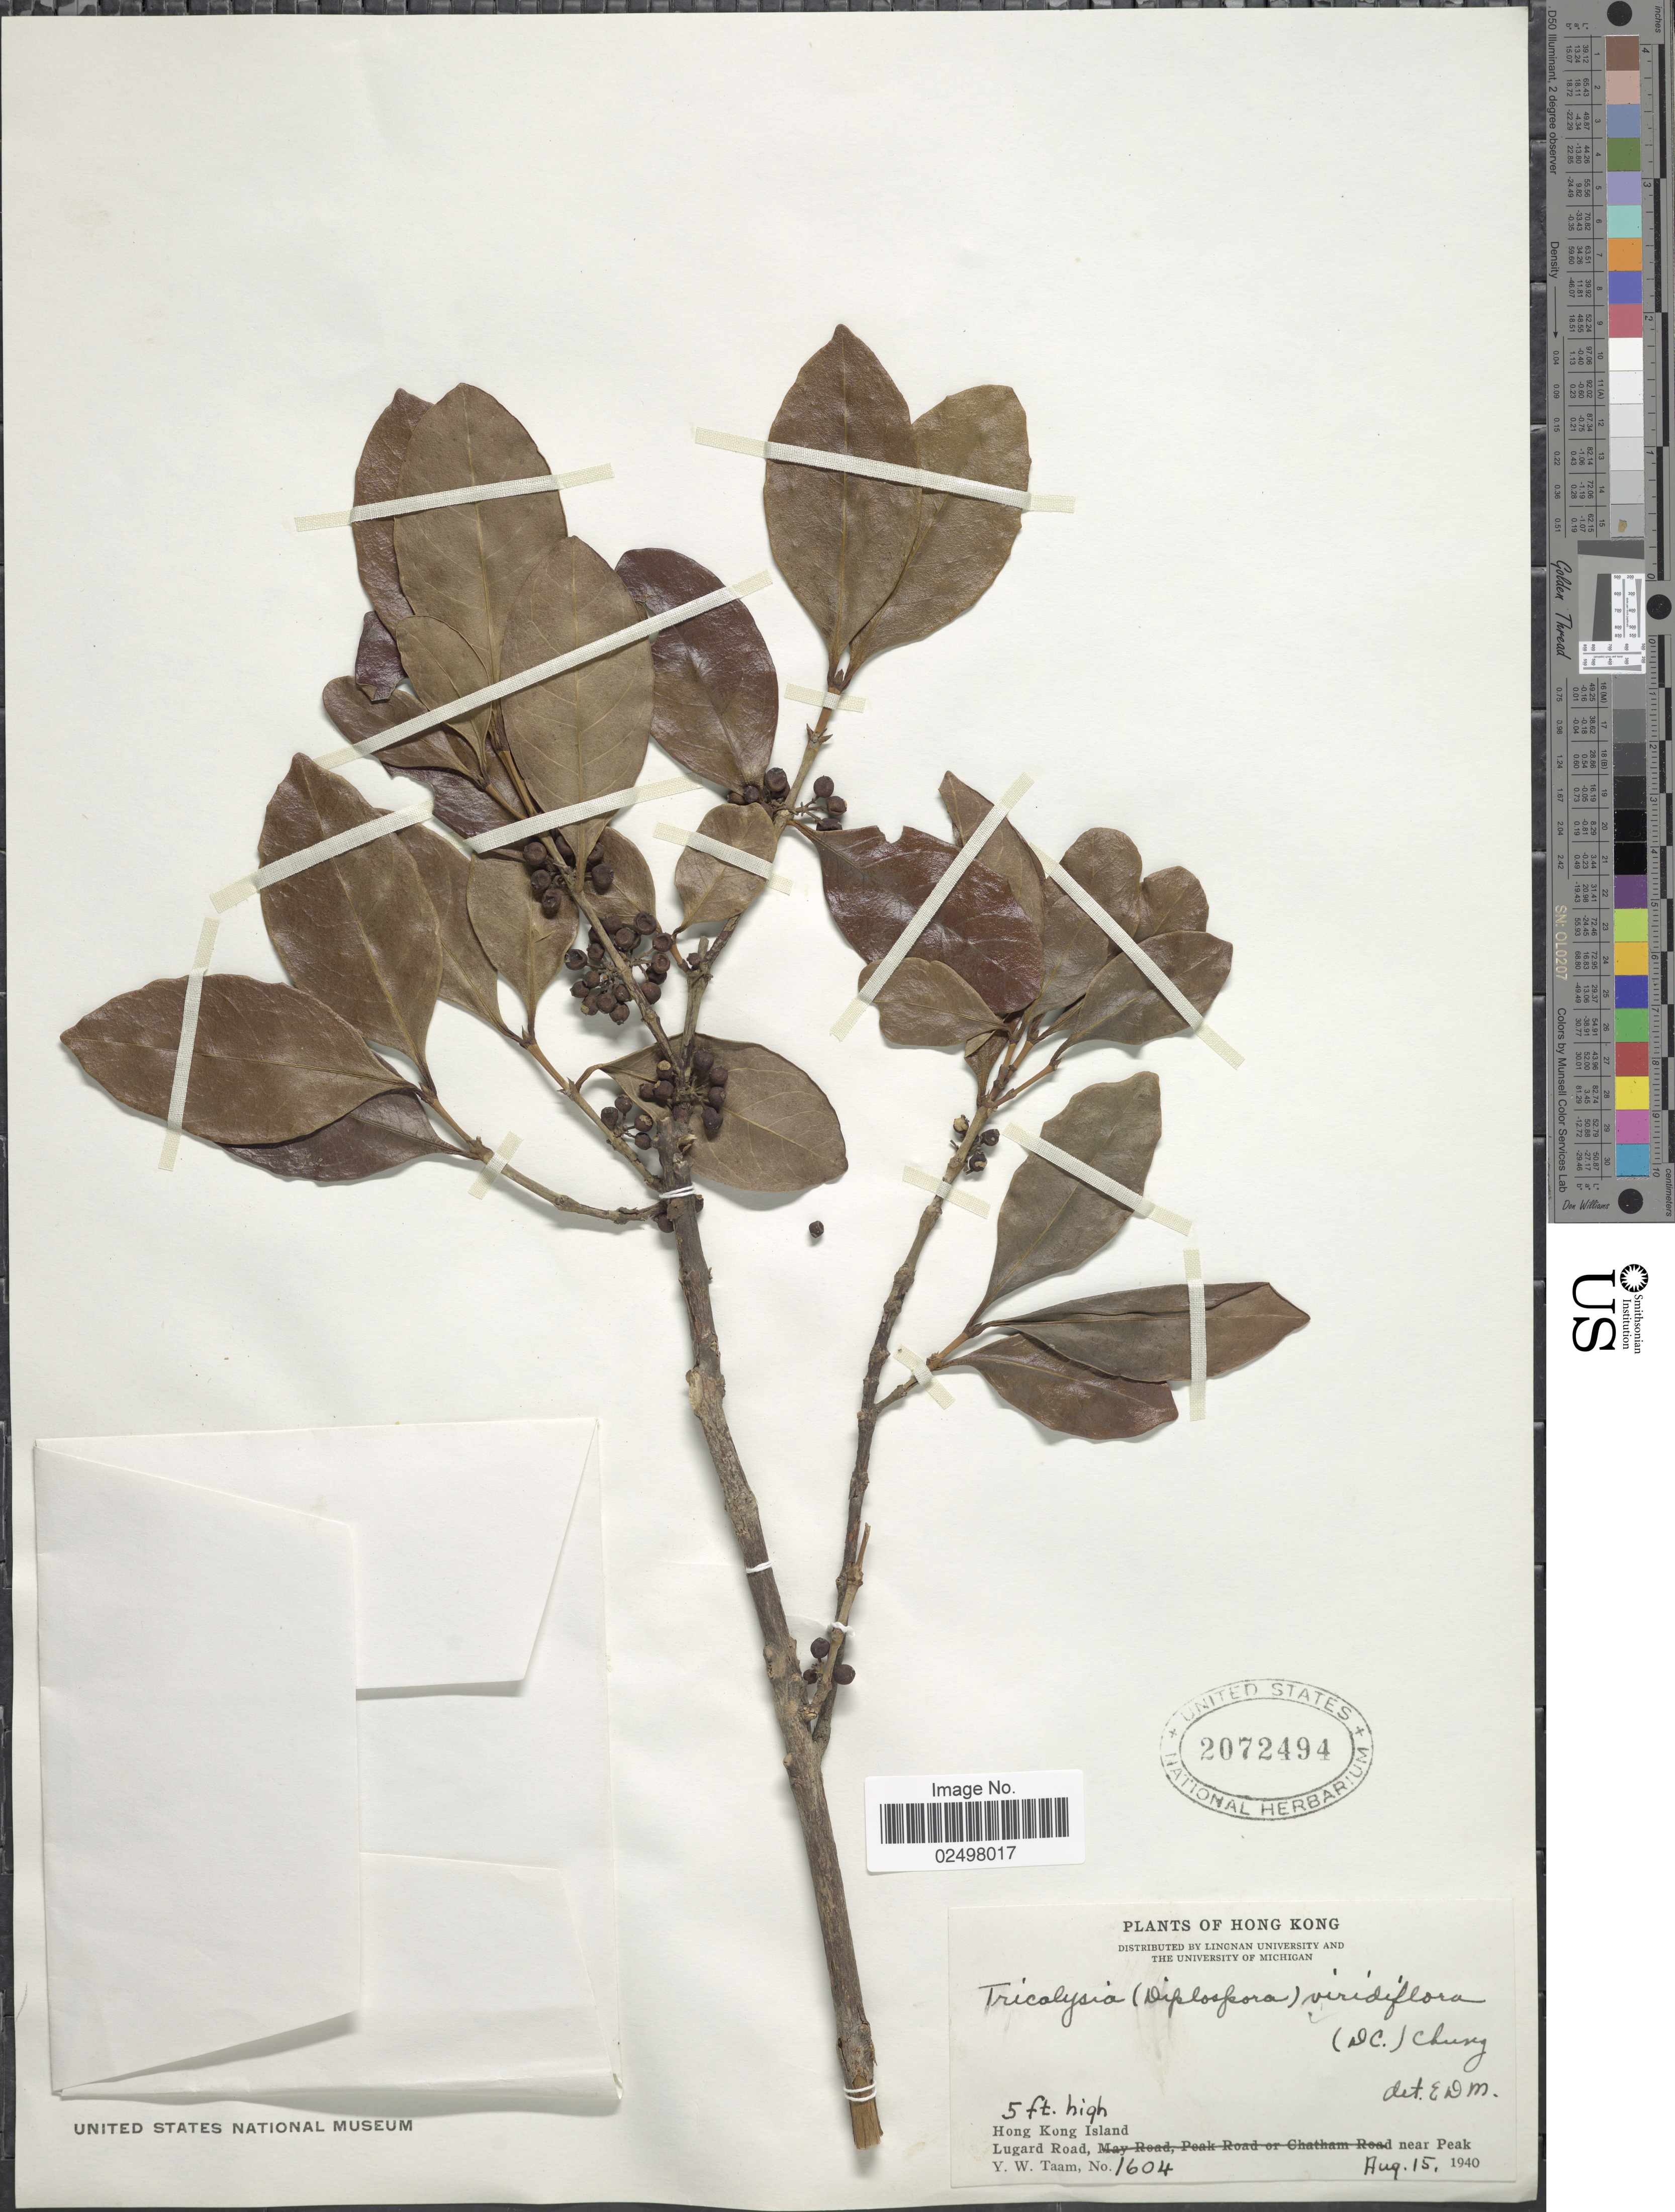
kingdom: Plantae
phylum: Tracheophyta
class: Magnoliopsida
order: Gentianales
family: Rubiaceae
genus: Tricalysia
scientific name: Tricalysia dubia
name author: (Lindl.) Ohwi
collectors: Y. W. Taam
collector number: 1604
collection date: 1940-08-15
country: China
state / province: Hong Kong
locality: Hong Kong Island, Lugard Road, near Peak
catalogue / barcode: US 2072494